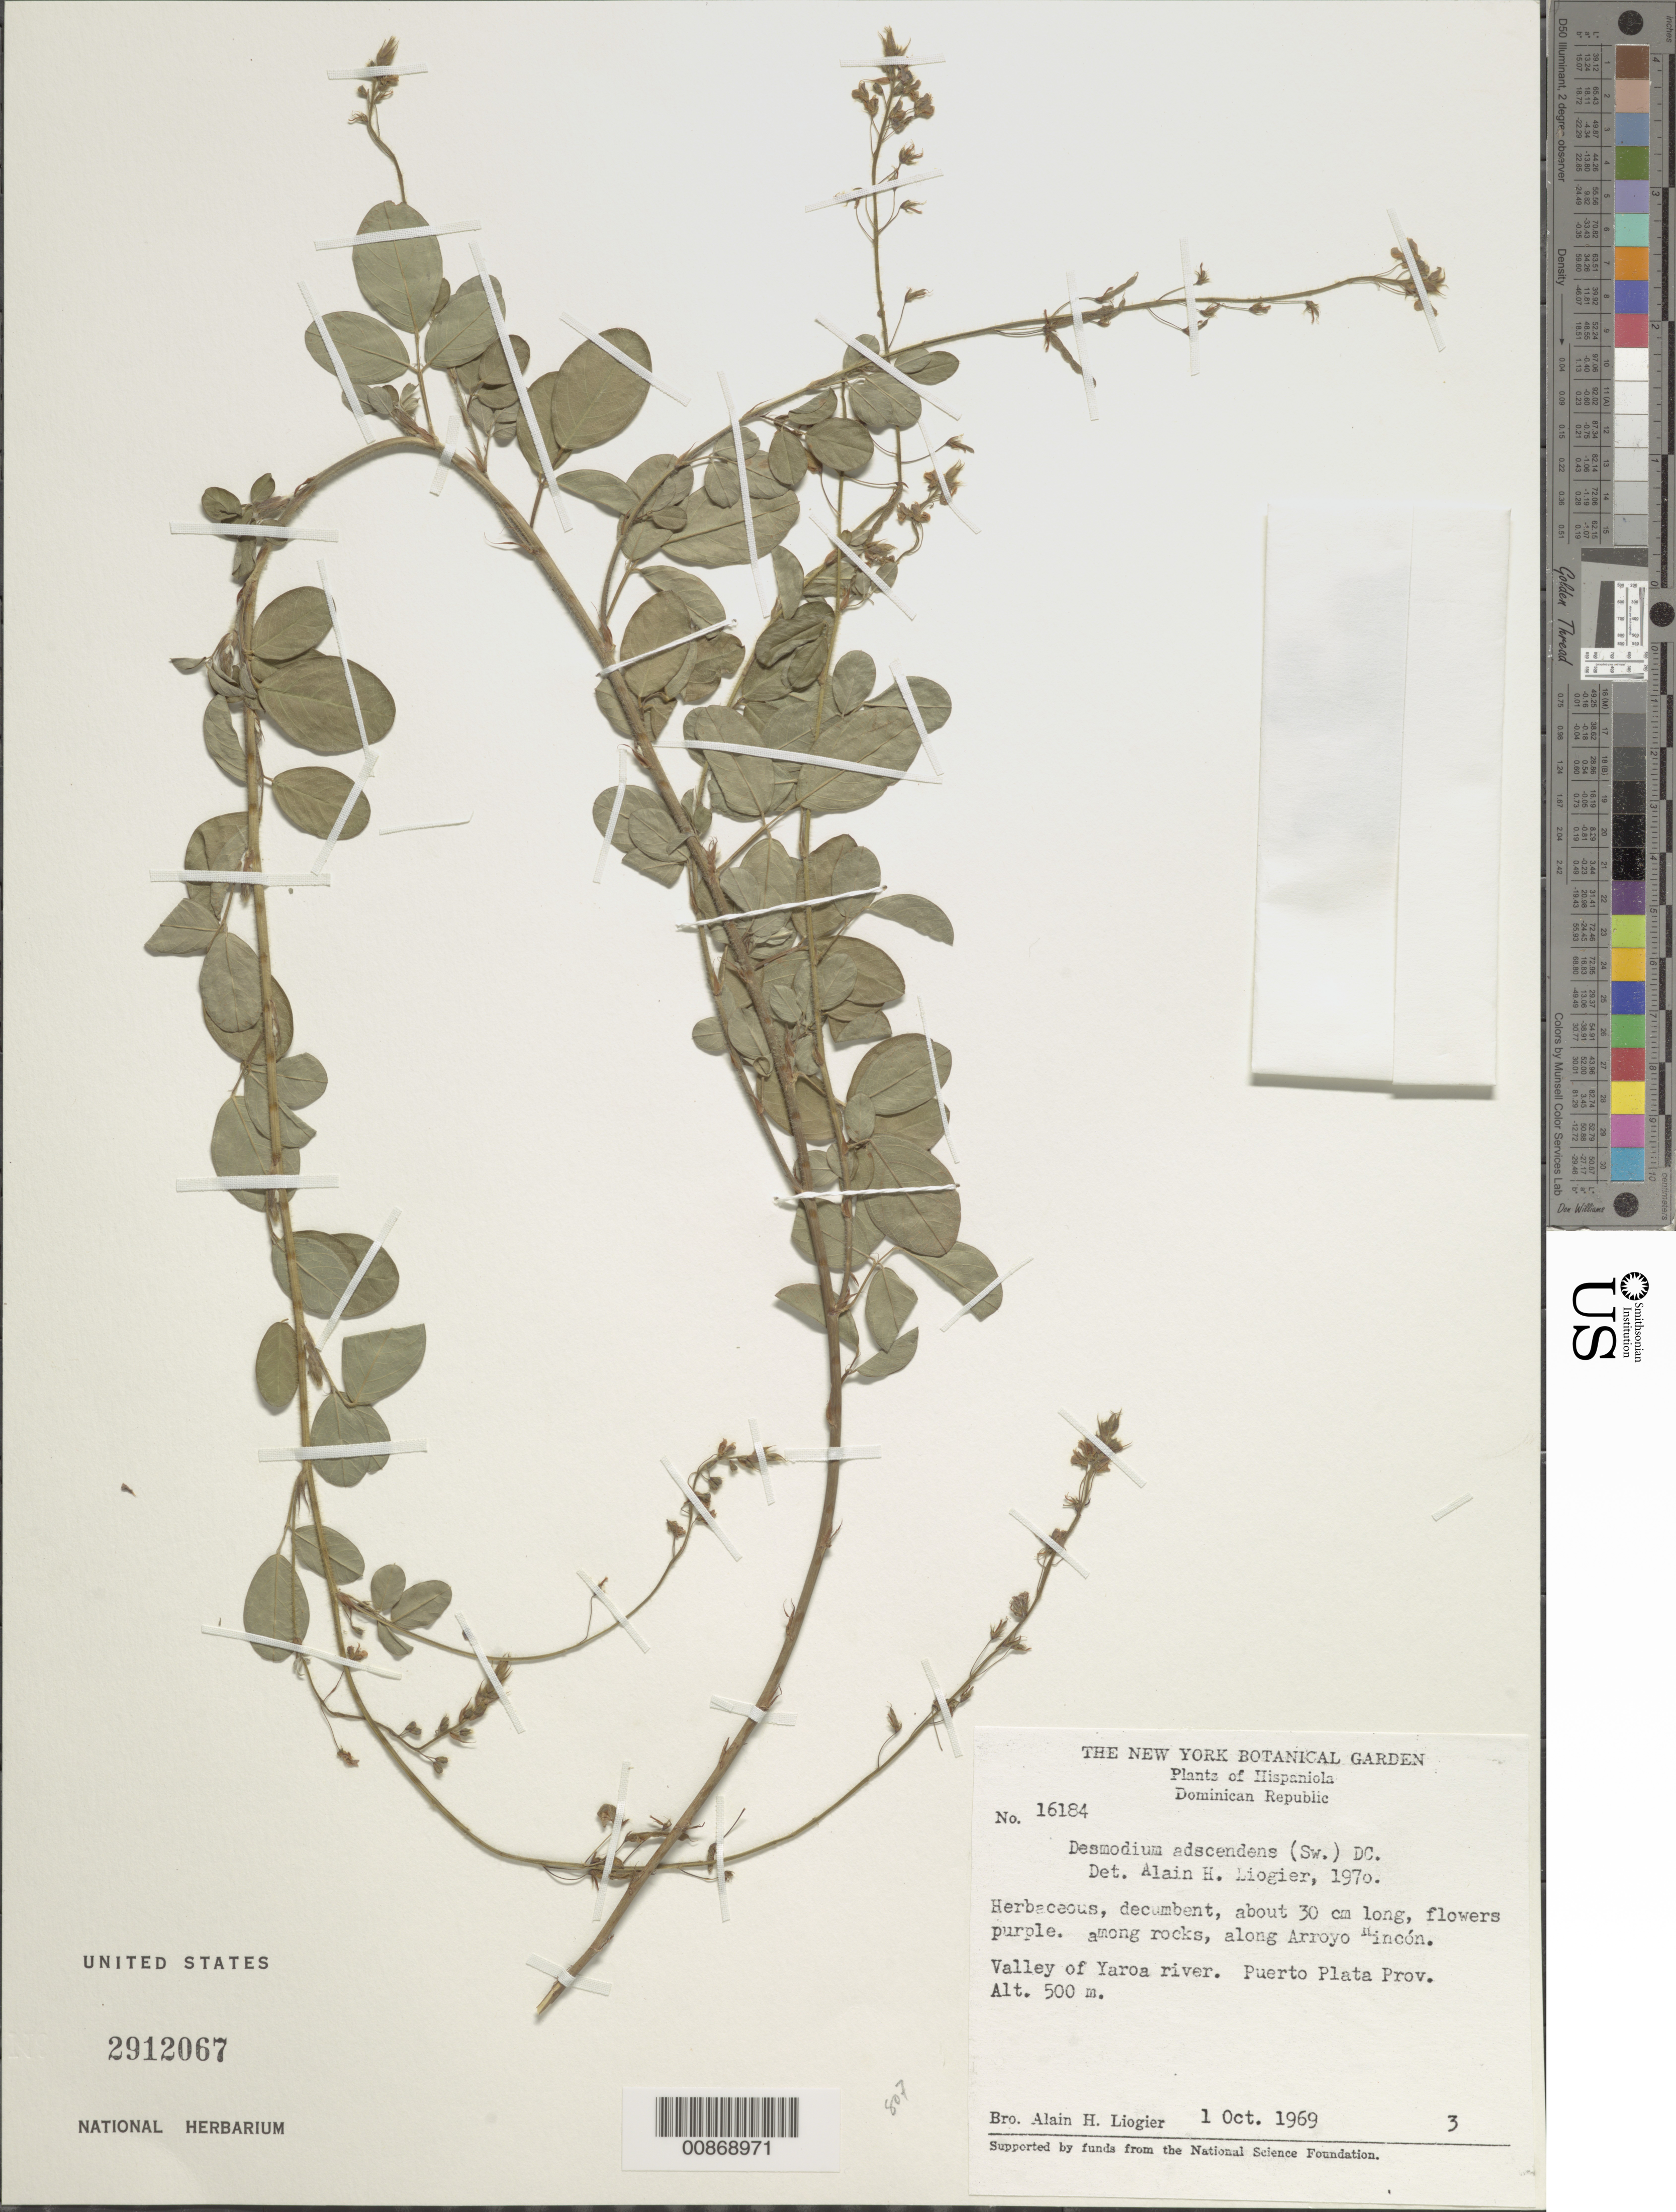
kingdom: Plantae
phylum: Tracheophyta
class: Magnoliopsida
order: Fabales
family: Fabaceae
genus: Grona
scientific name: Grona adscendens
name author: (Sw.) H. Ohashi & K. Ohashi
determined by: Strong, Mark T., (BOT), Smithsonian Institution - National Museum of Natural History (UNITED STATES)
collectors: A. H. Liogier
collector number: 16184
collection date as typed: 01 Oct 1969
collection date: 1969-10-01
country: Dominican Republic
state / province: Puerto Plata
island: Hispaniola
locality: Along Arroyo Rincón. Valley of Yaroa river.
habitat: Among rocks, along arroyo.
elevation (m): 500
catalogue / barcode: US 2912067